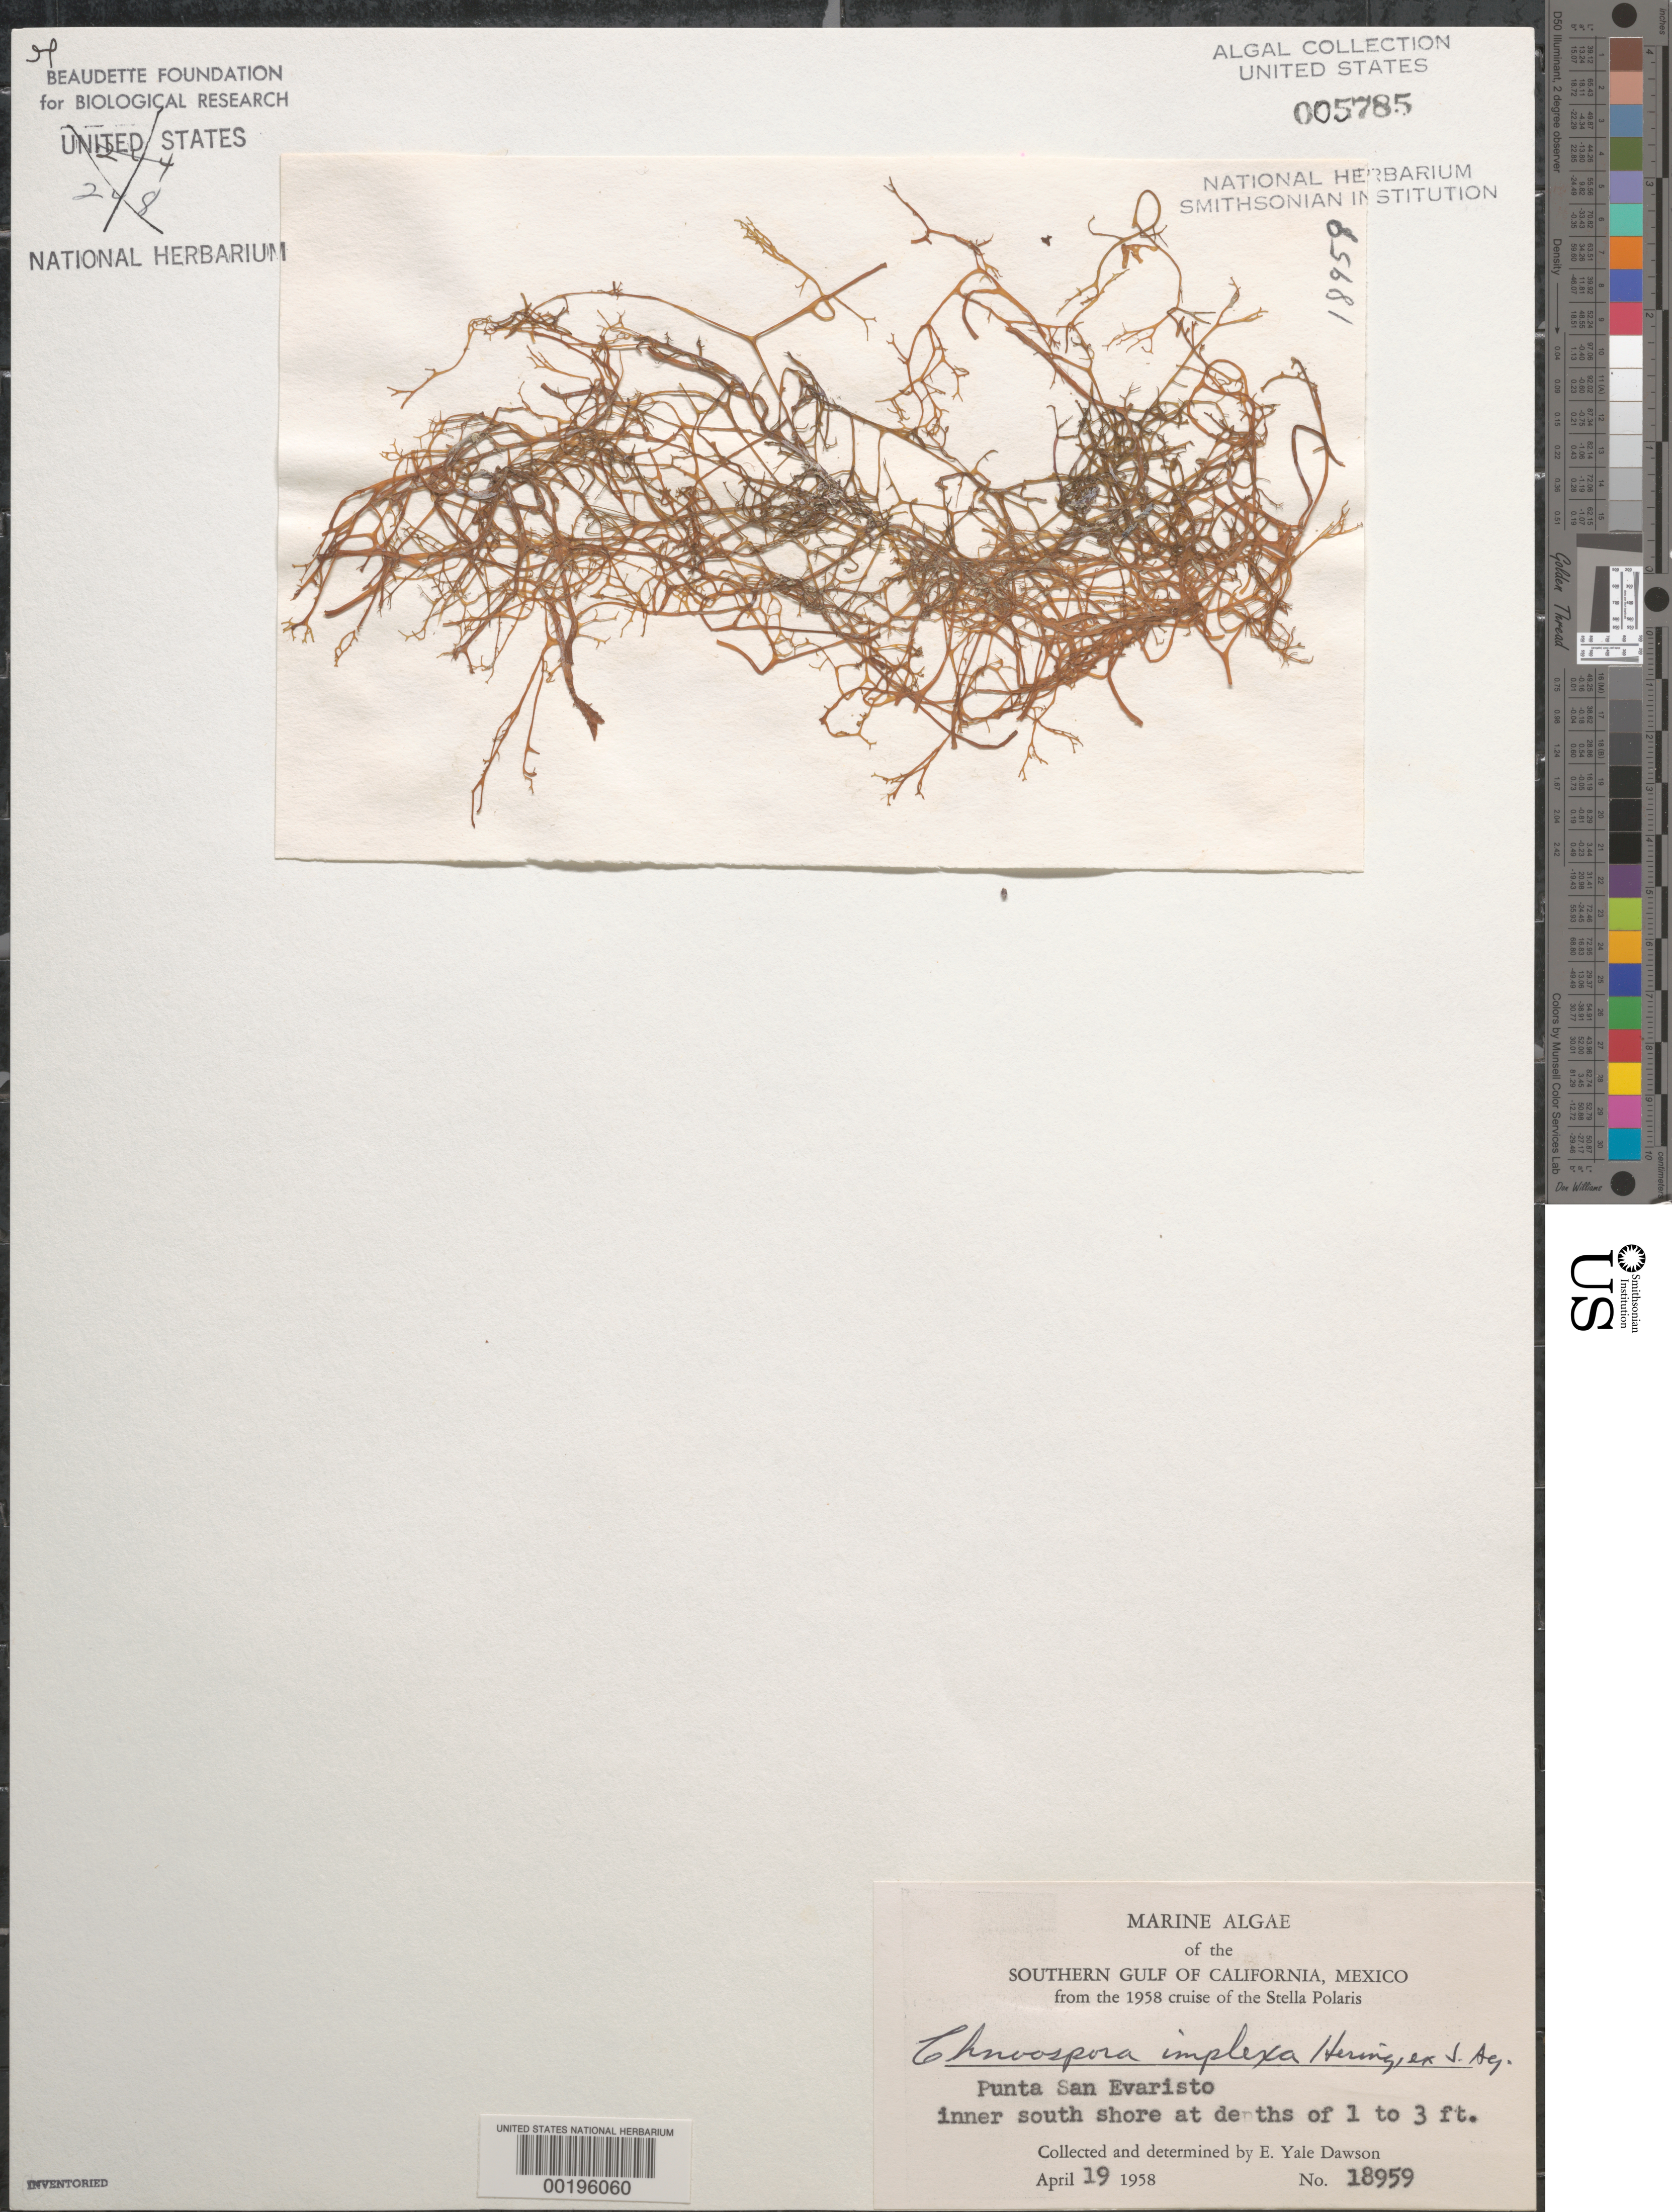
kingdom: Chromista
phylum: Ochrophyta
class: Phaeophyceae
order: Scytosiphonales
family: Scytosiphonaceae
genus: Pseudochnoospora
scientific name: Pseudochnoospora implexa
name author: (J. Agardh) Santiañez et al.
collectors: E. Y. Dawson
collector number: EYD 18959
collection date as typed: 19 Jul 1963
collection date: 1963-07-19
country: Mexico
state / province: Baja California Sur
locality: Punta San Evaristo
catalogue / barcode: US 5785